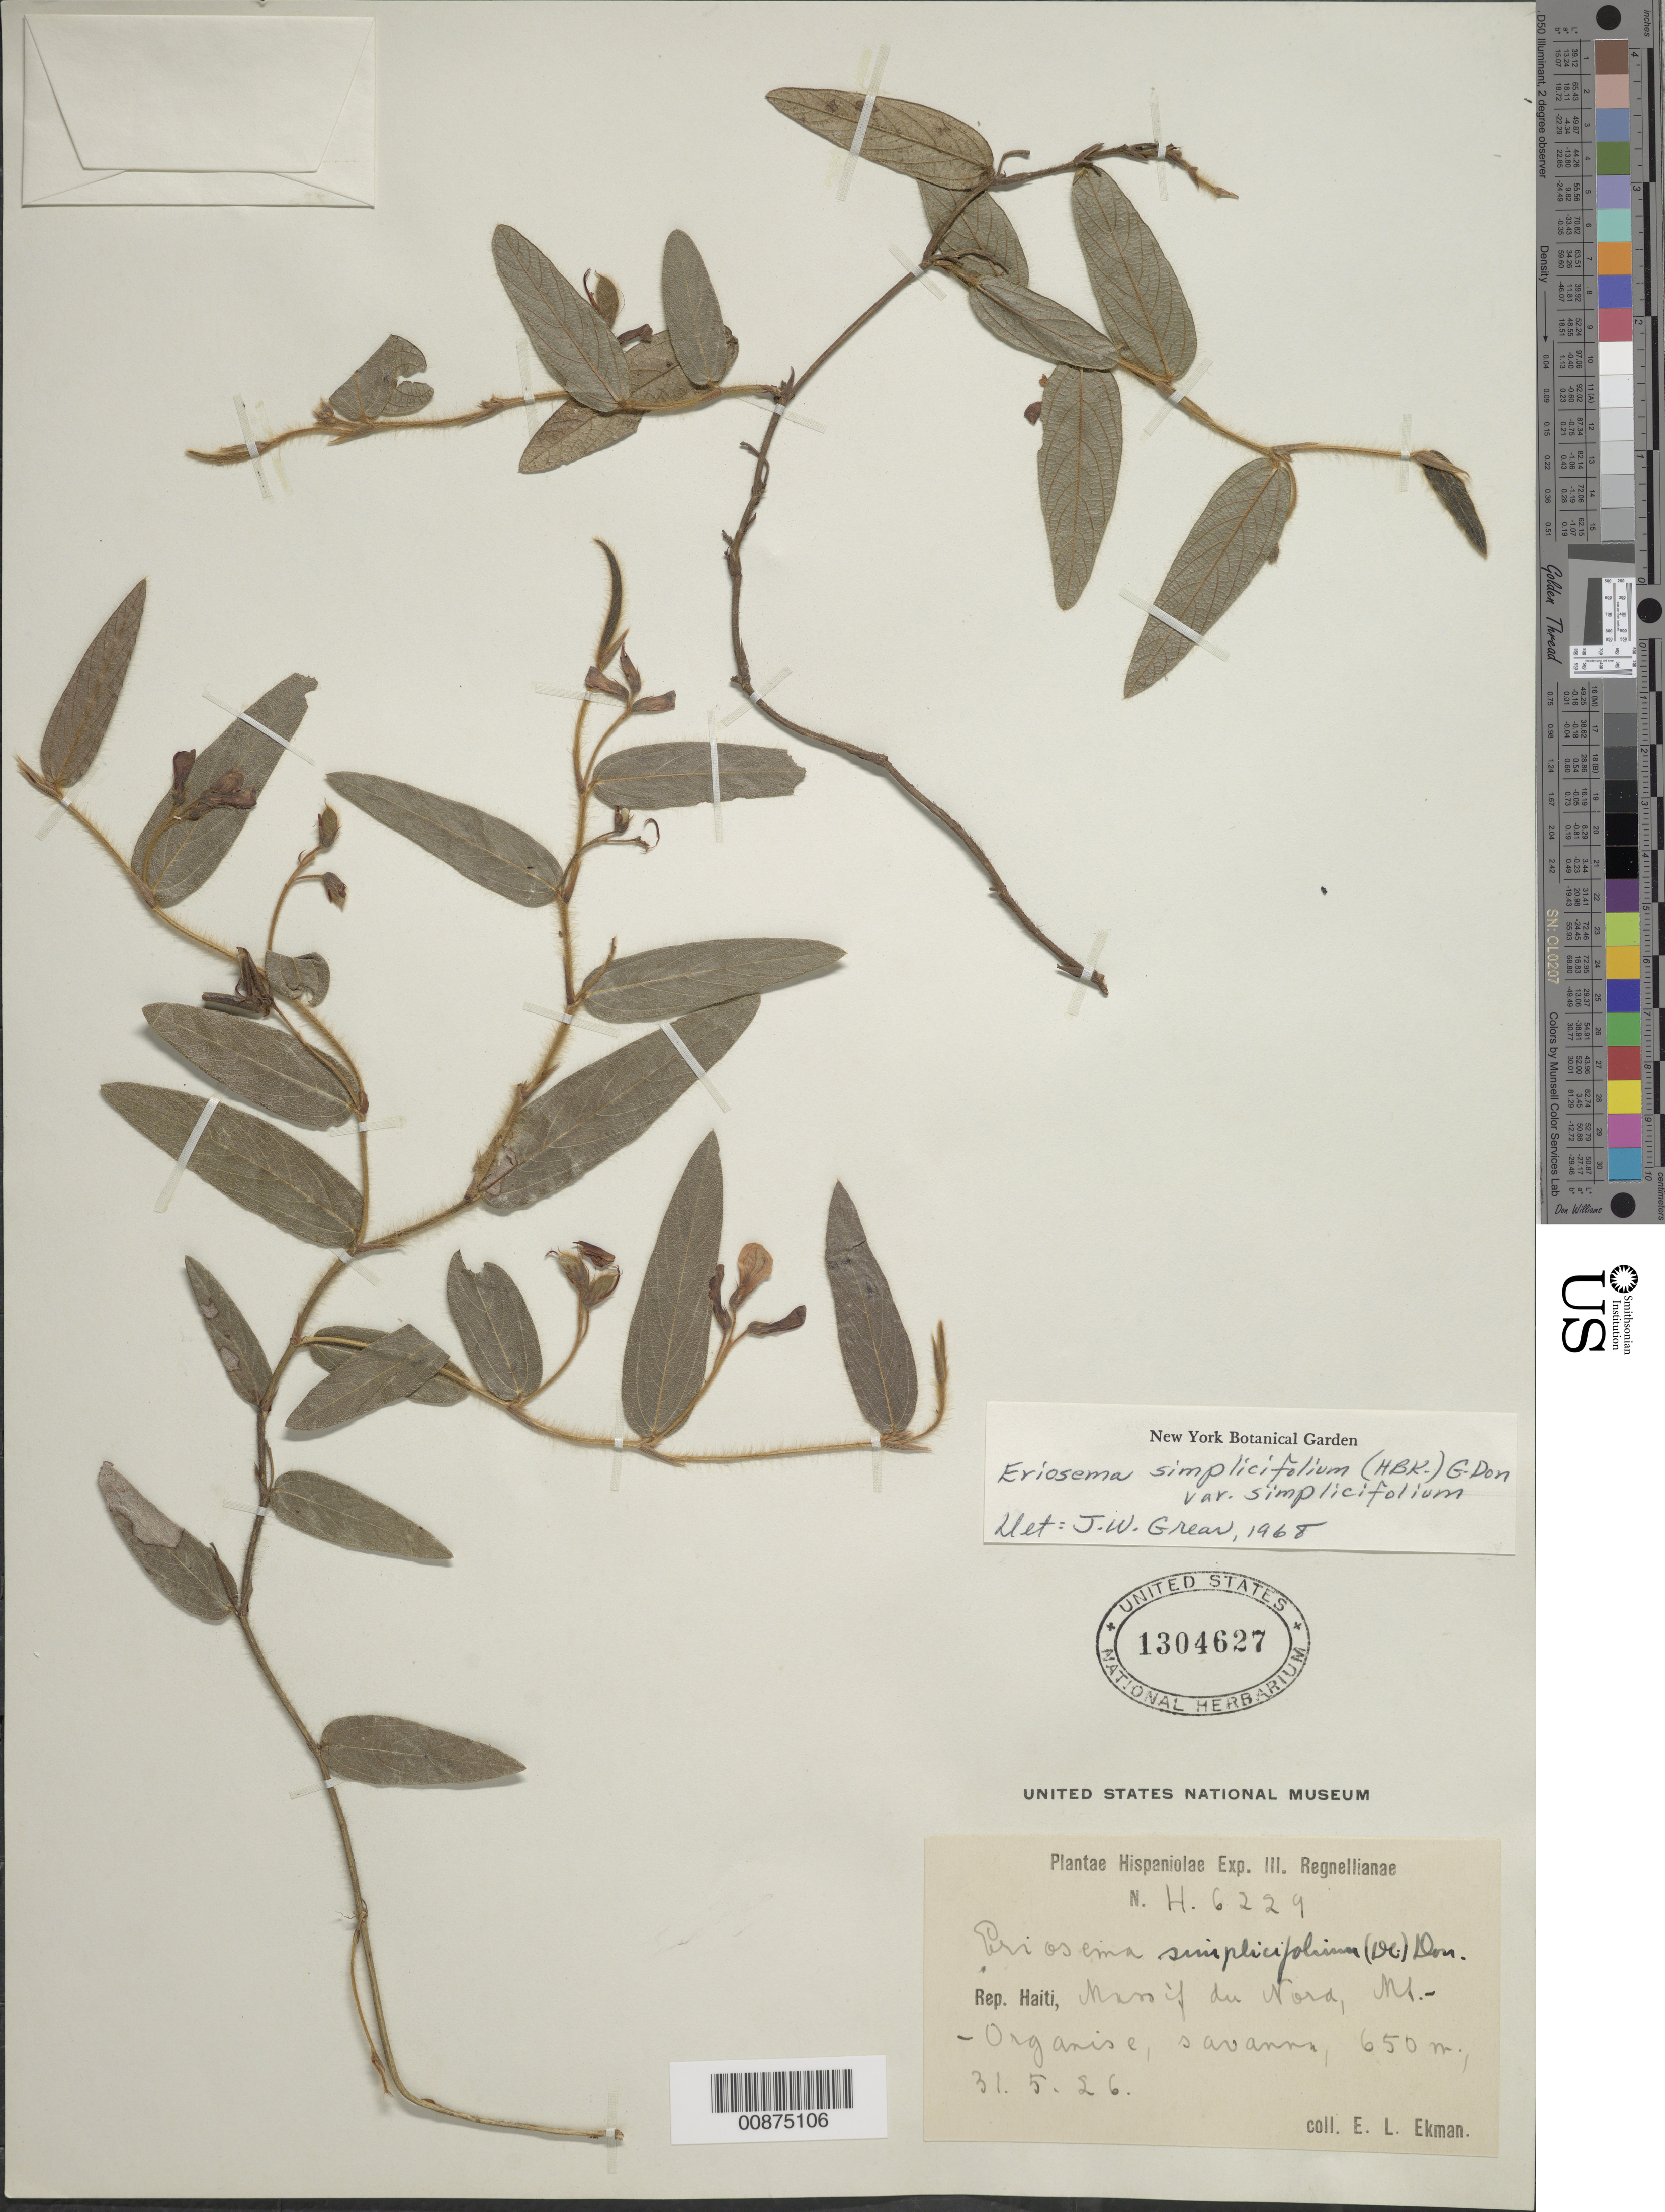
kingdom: Plantae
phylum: Tracheophyta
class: Magnoliopsida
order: Fabales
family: Fabaceae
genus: Eriosema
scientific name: Eriosema simplicifolium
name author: (Kunth) G. Don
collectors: E. L. Ekman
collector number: H 6229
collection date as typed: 31 May 1926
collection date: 1926-05-31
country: Haiti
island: Hispaniola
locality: Massif du Nord, Mt-Organise.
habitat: Savanna.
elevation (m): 650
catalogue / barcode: US 1304627